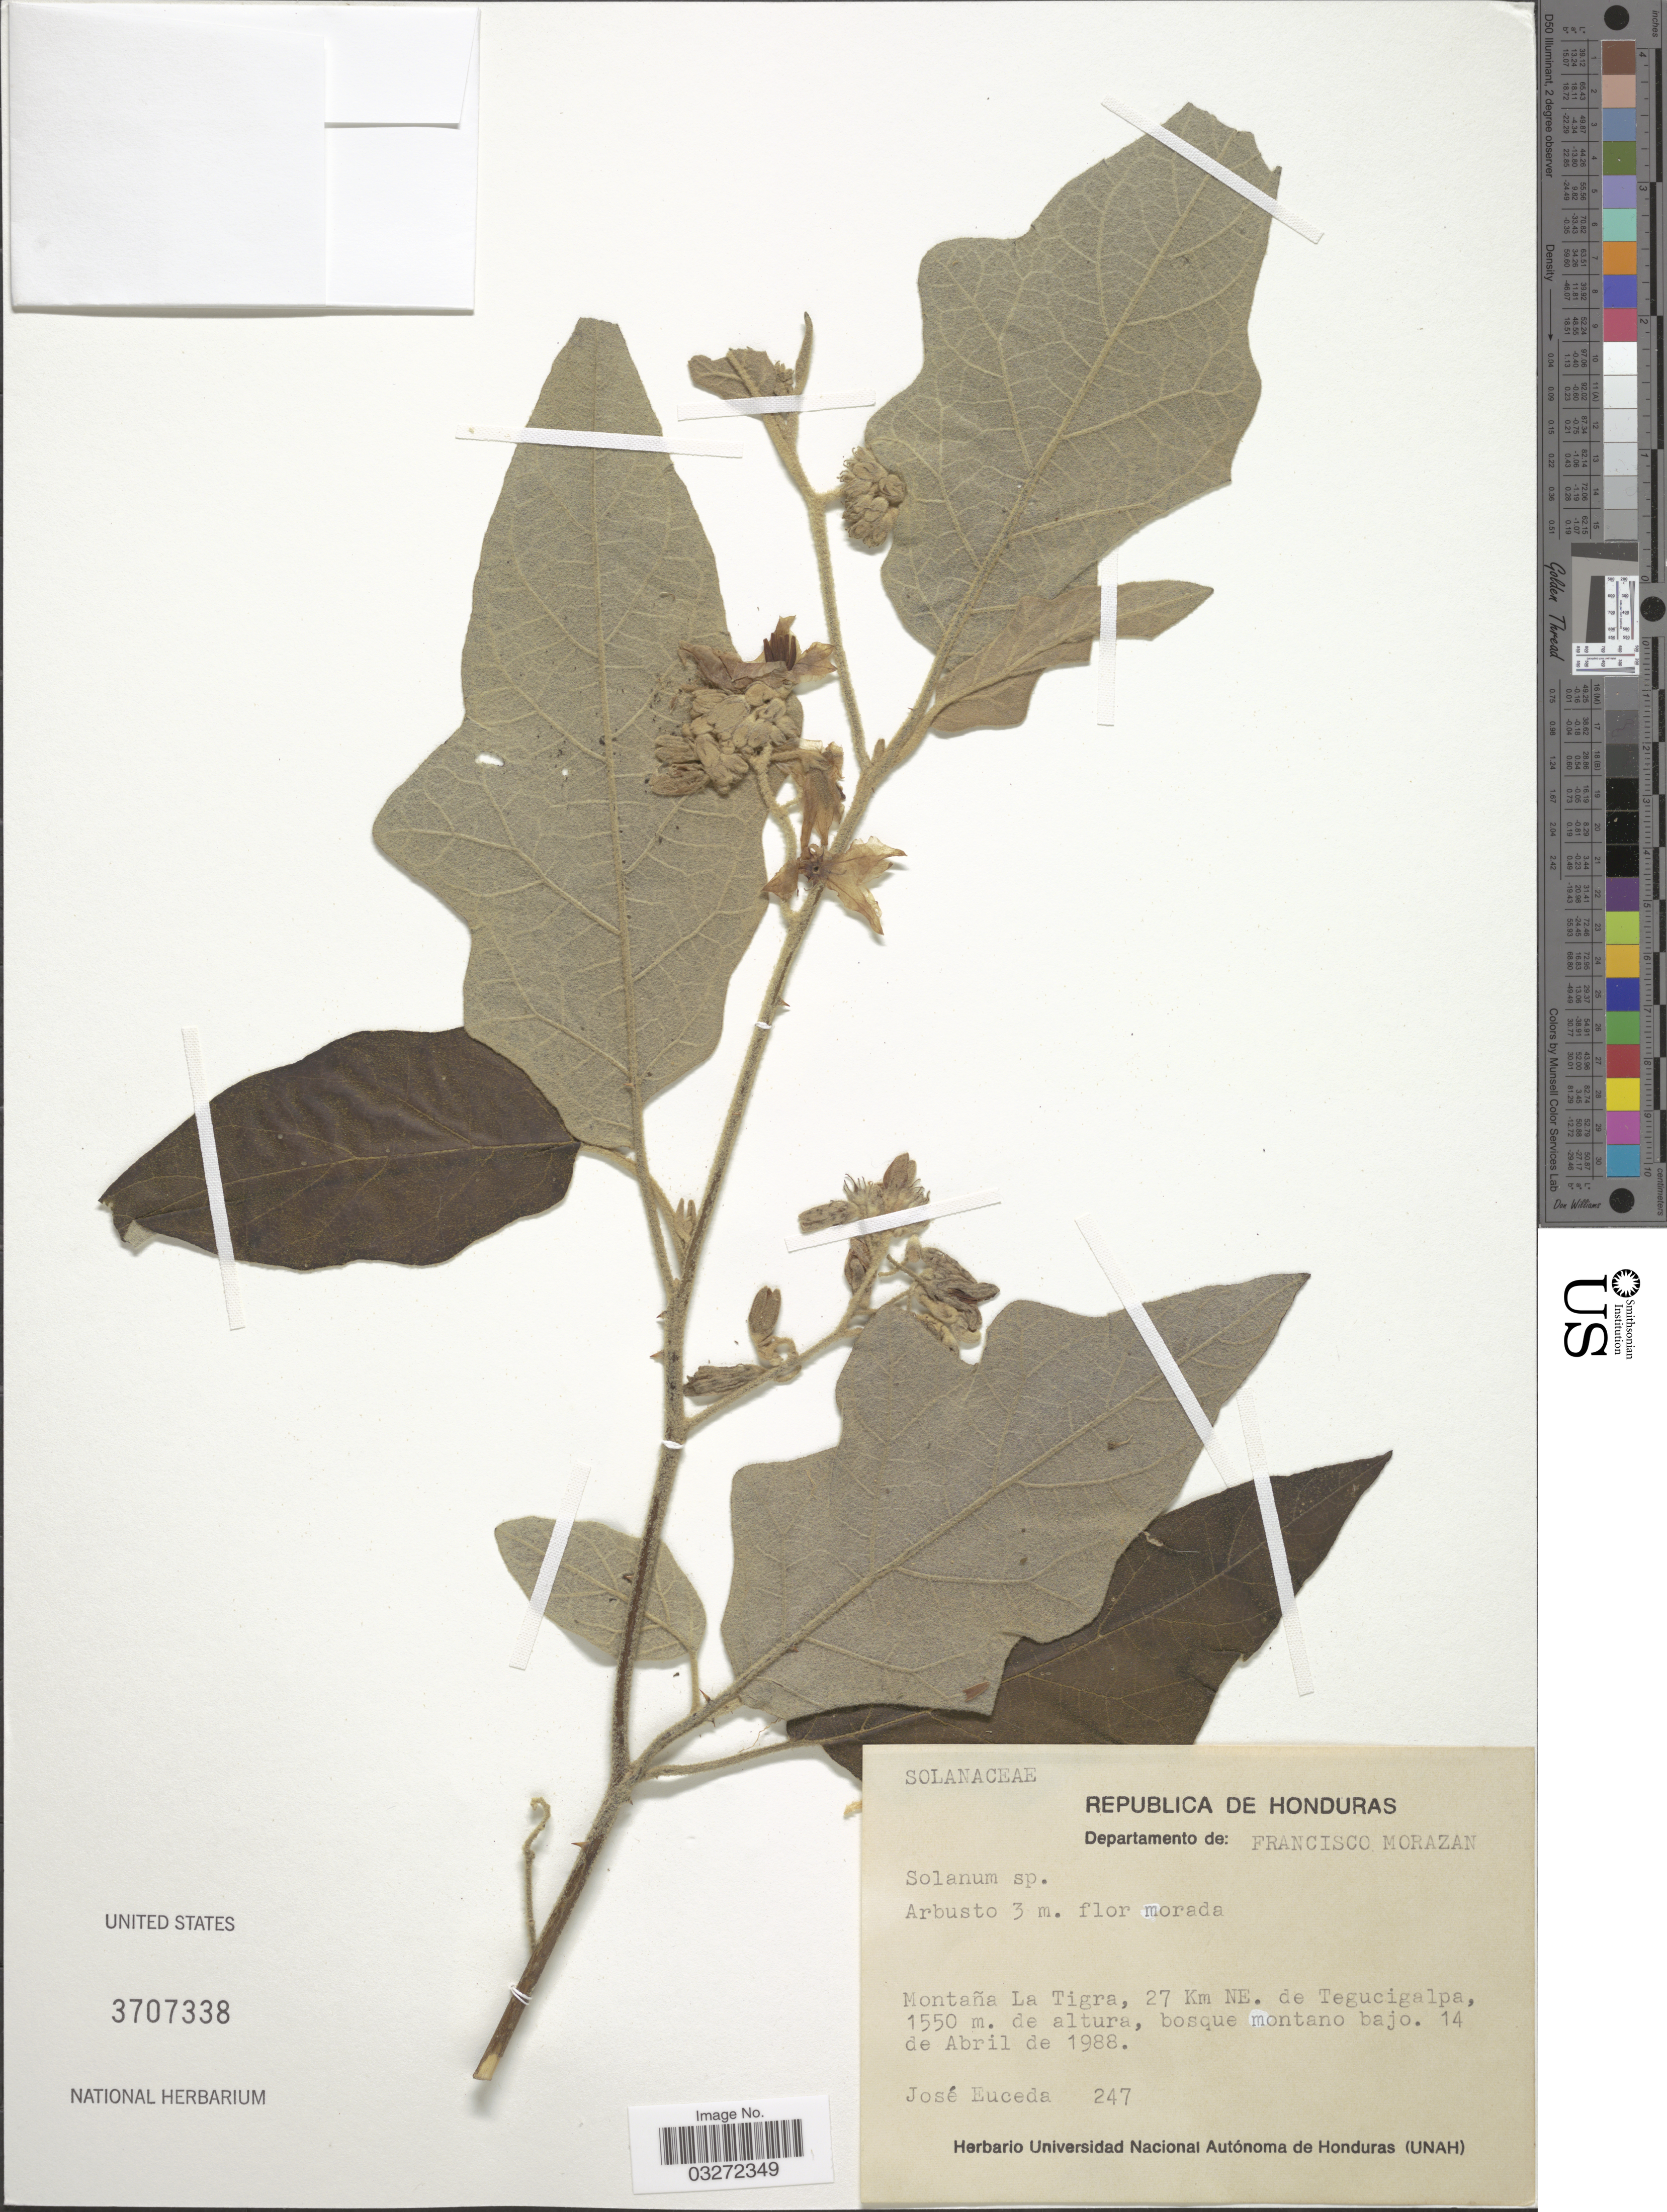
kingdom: Plantae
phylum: Tracheophyta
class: Magnoliopsida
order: Solanales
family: Solanaceae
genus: Solanum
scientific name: Solanum sp.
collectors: J. Euceda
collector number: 247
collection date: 1988-04-14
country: Honduras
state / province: Fco. Morazán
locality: Departamento de: Francisco Morazan, Montaña La Tigra, 27 Km al NE. de Tegucigalpa.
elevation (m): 1550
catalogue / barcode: US 3707338